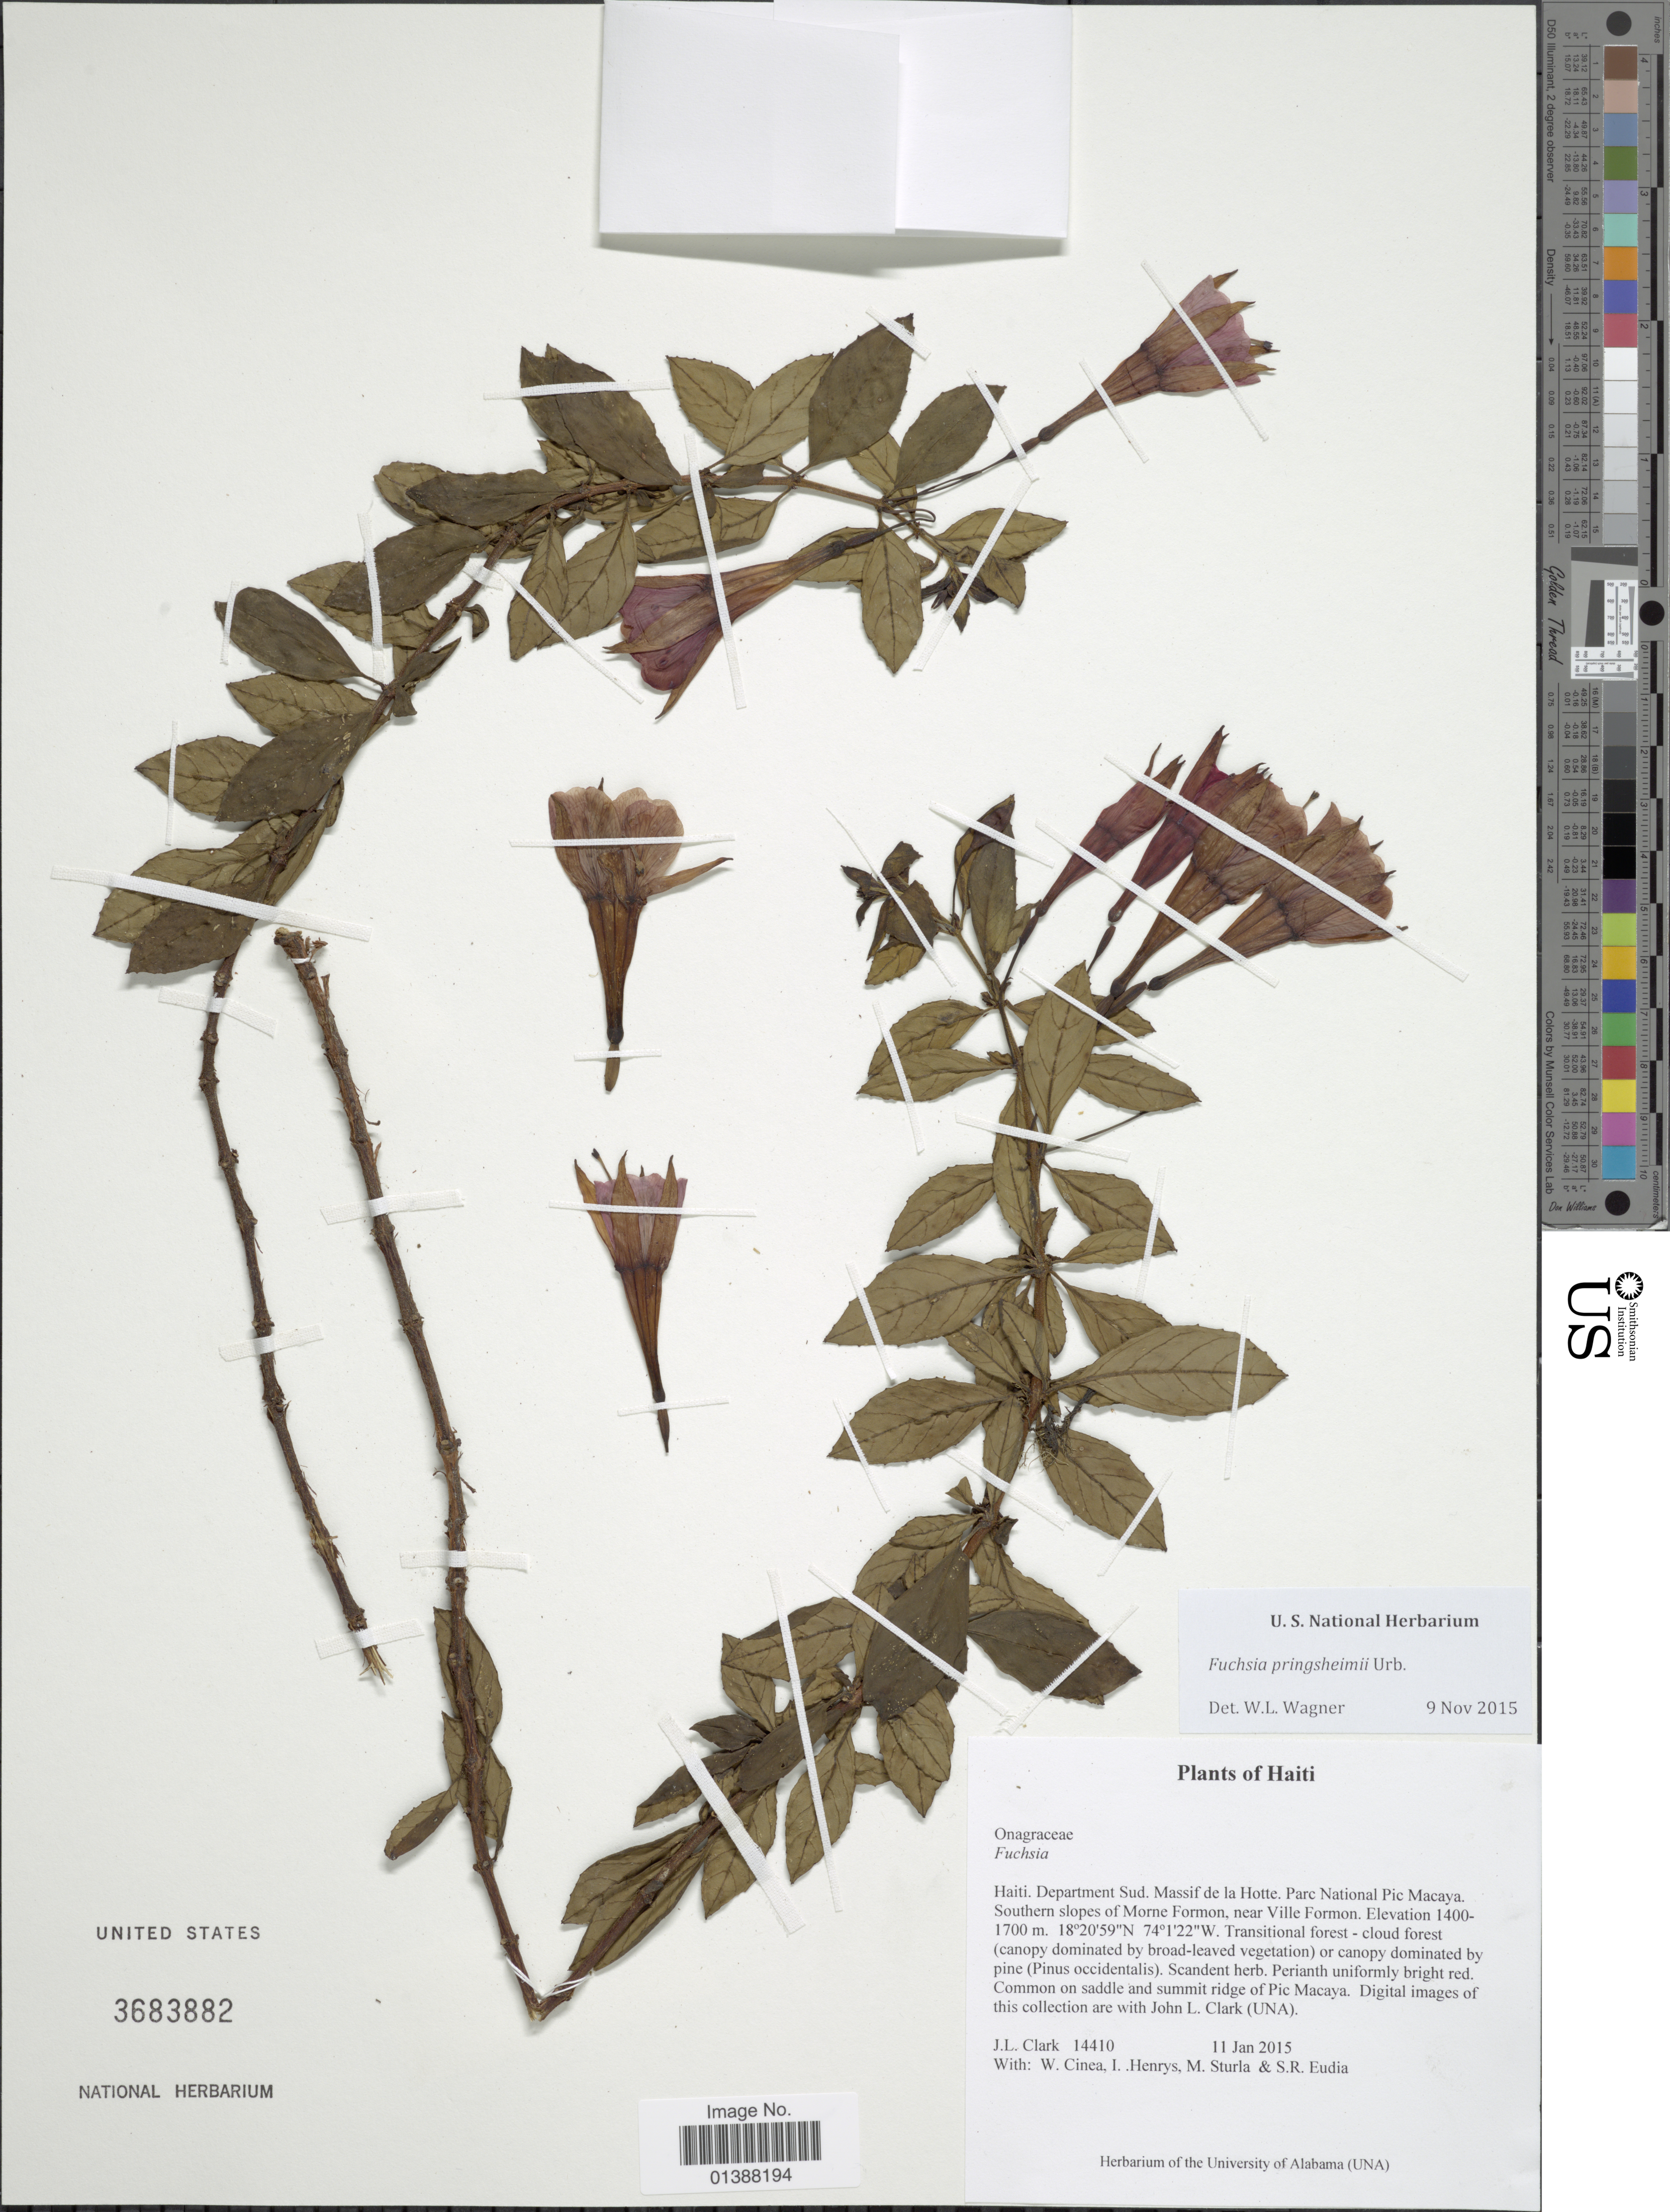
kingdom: Plantae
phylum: Tracheophyta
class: Magnoliopsida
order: Myrtales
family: Onagraceae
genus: Fuchsia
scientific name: Fuchsia pringsheimii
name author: Urb.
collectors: J. L. Clark, W. Cinea, I. Henrys, M. Sturla & S. Eudia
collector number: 14410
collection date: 2015-01-11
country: Haiti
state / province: Sud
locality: Department Sud. Massif de la Hotte. Parc National Pic Macaya. Southern slopes of Morne Formon, near Ville Formon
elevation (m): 1400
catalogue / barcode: US 3683882